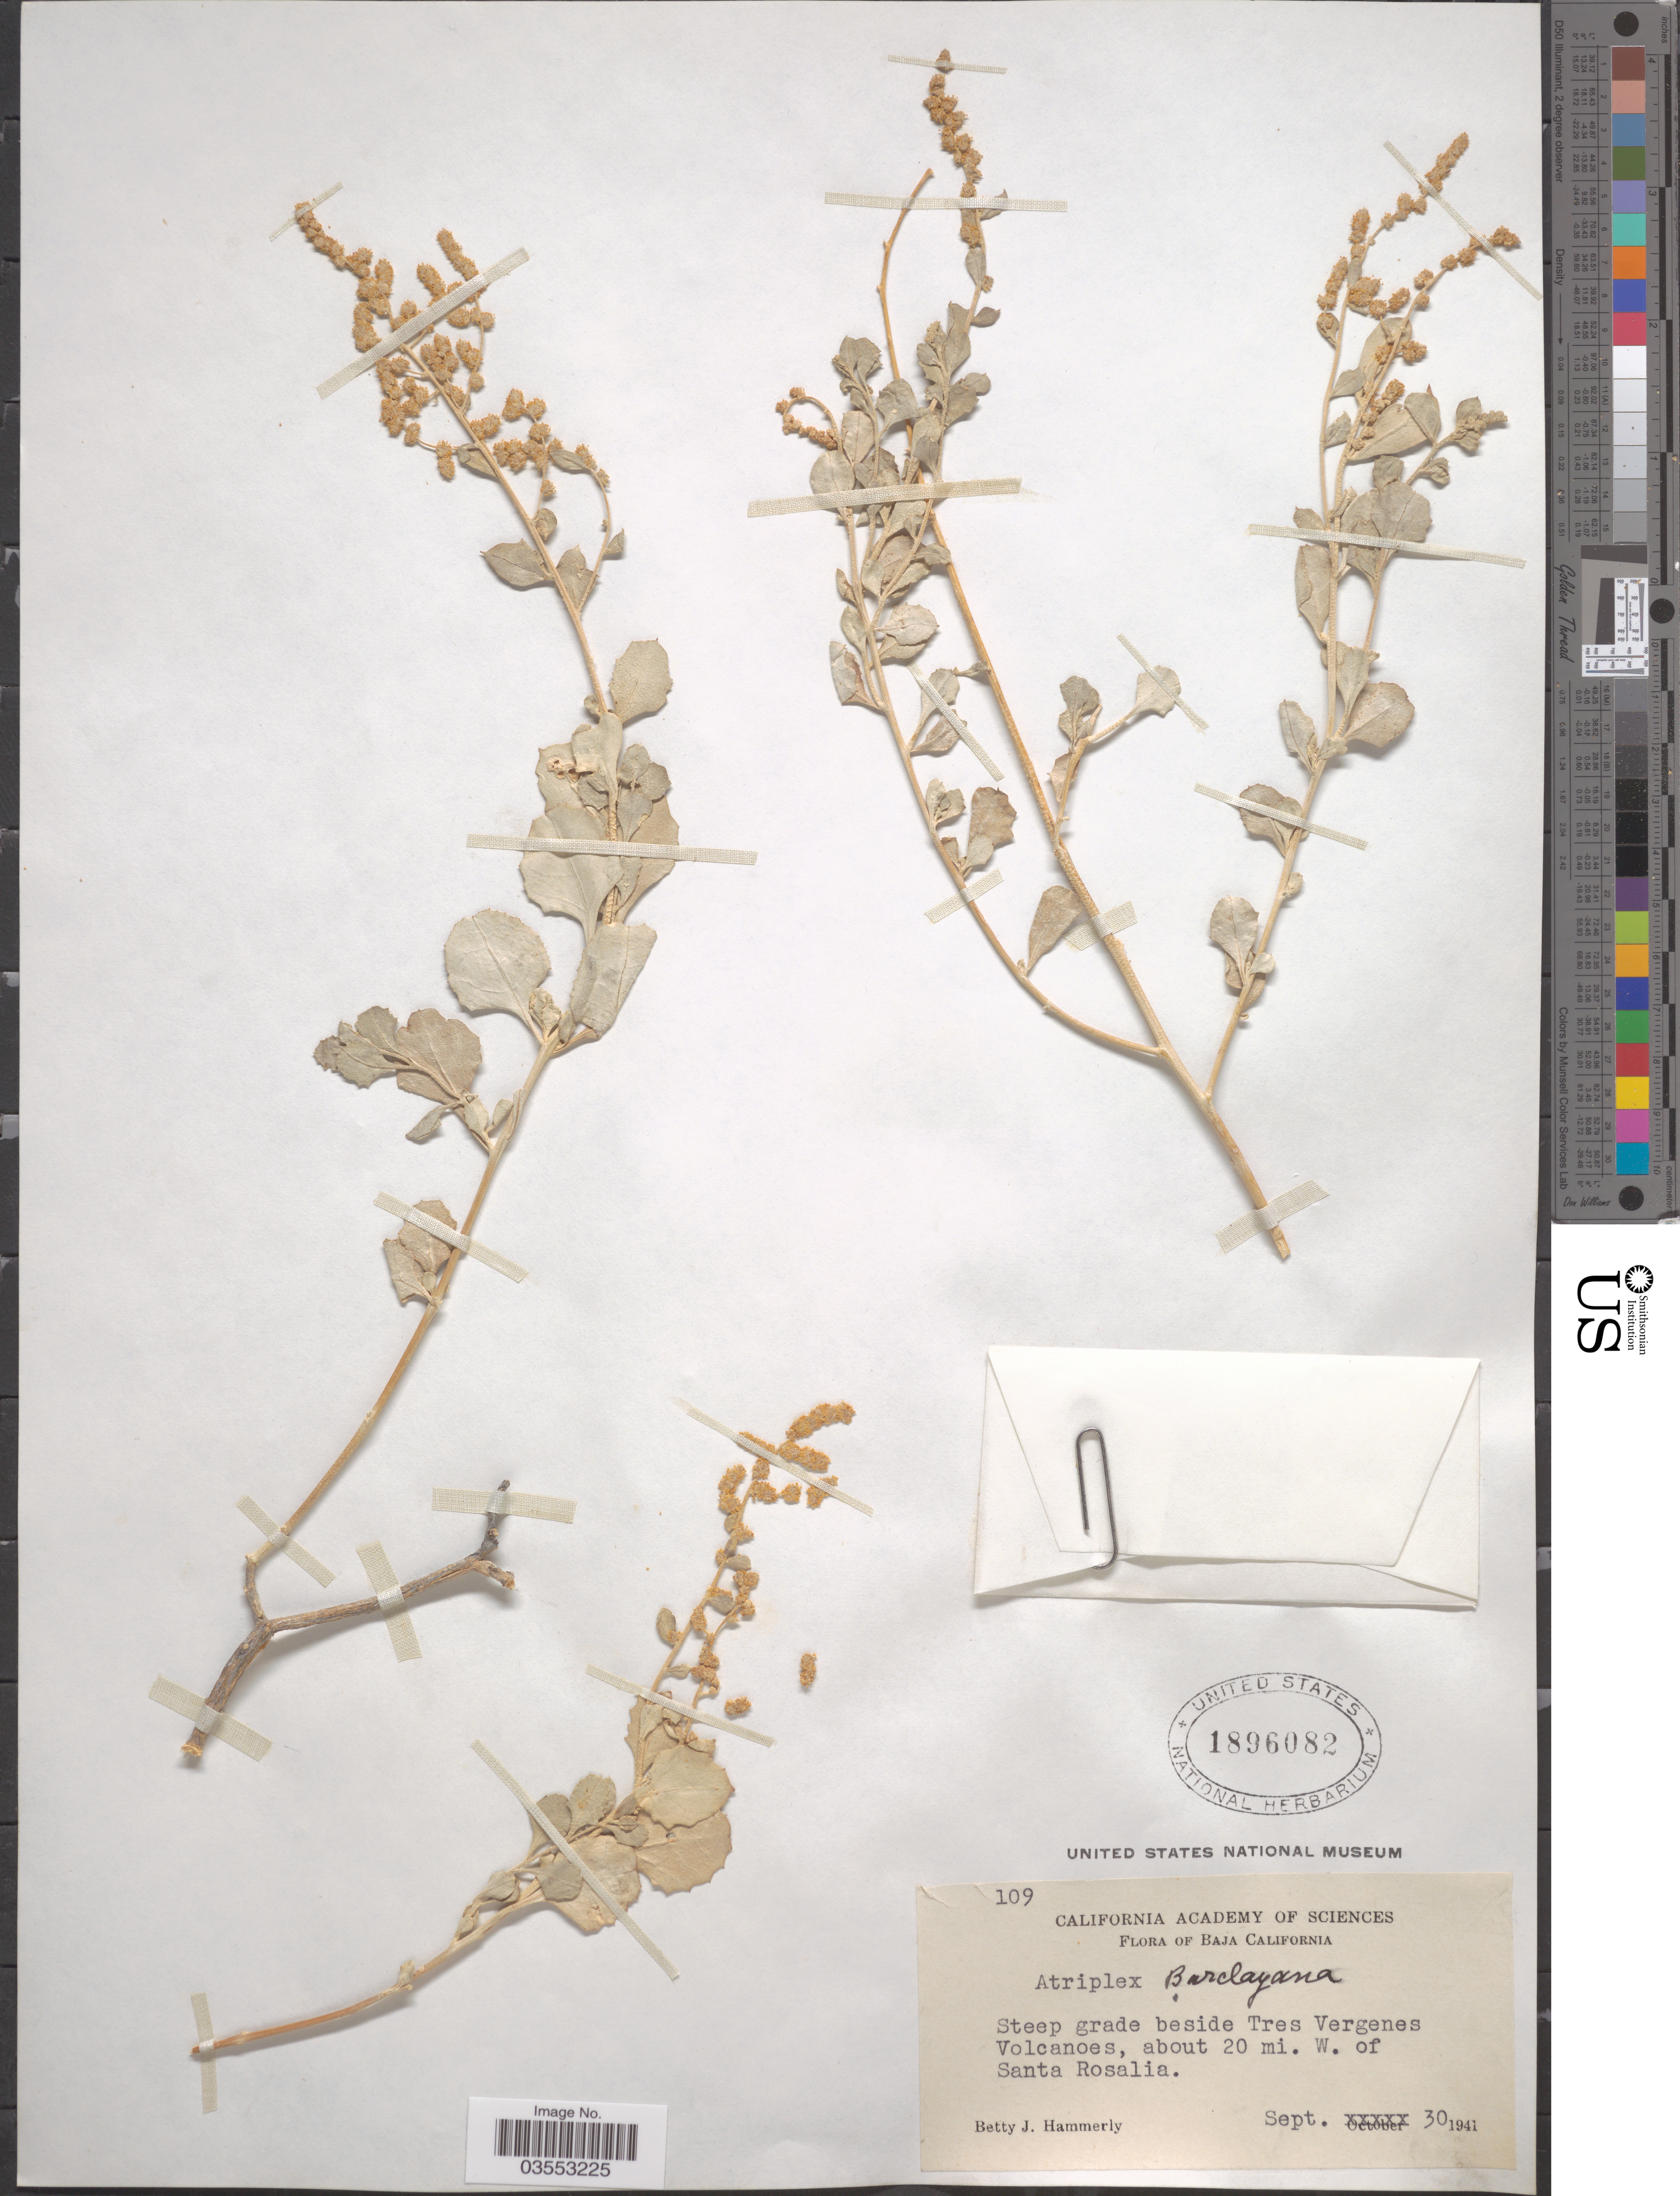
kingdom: Plantae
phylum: Tracheophyta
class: Magnoliopsida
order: Caryophyllales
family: Amaranthaceae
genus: Atriplex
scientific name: Atriplex barclayana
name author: (Benth.) D. Dietr.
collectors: B. J. Hammerly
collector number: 109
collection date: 1941-09-30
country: Mexico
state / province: Baja California Sur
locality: Steep grade beside Tres Vergenes Volcanoes, about 20 mi. W. of Santa Rosalia.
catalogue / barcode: US 1896082